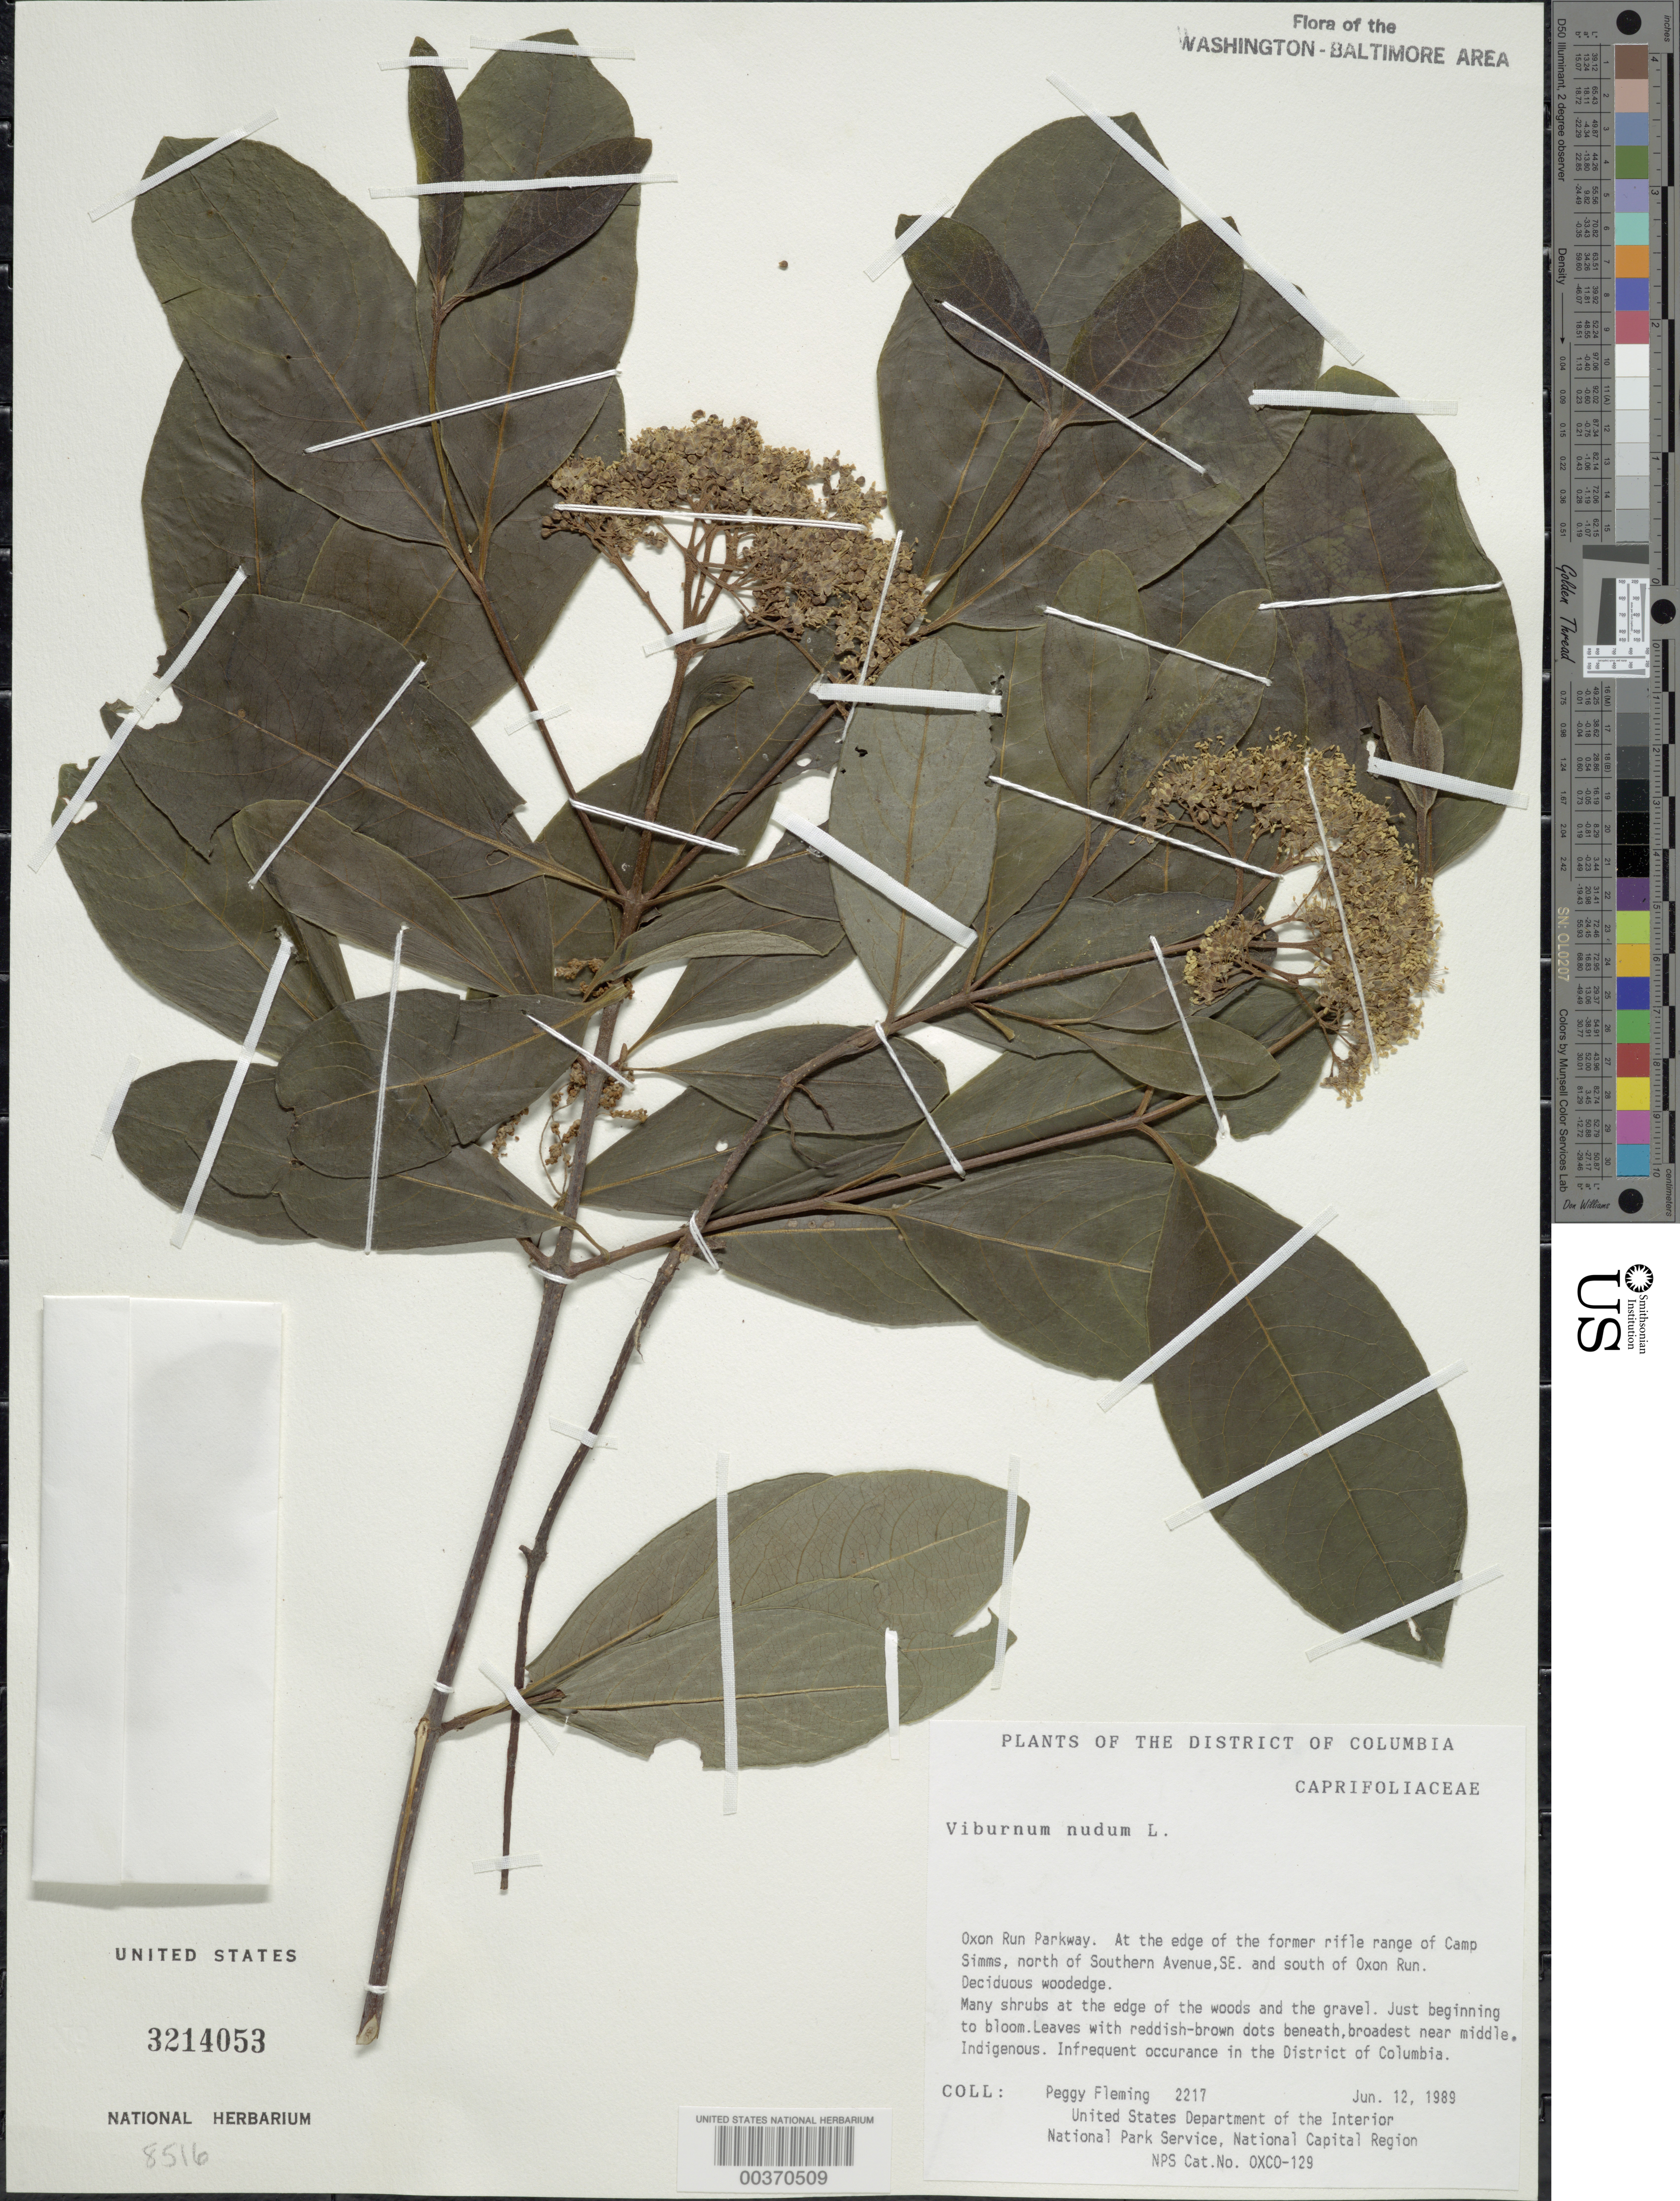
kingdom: Plantae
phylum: Tracheophyta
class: Magnoliopsida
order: Dipsacales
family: Viburnaceae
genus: Viburnum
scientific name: Viburnum nudum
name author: L.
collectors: P. Fleming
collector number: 2217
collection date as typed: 12 Jun 1989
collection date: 1989-06-12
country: United States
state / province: District of Columbia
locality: Oxon Run Parkway, Former Rifle Range of Camp Simms, N of Southern Ave. and S of Oxon Run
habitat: Deciduous woodedge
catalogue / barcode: US 3214053